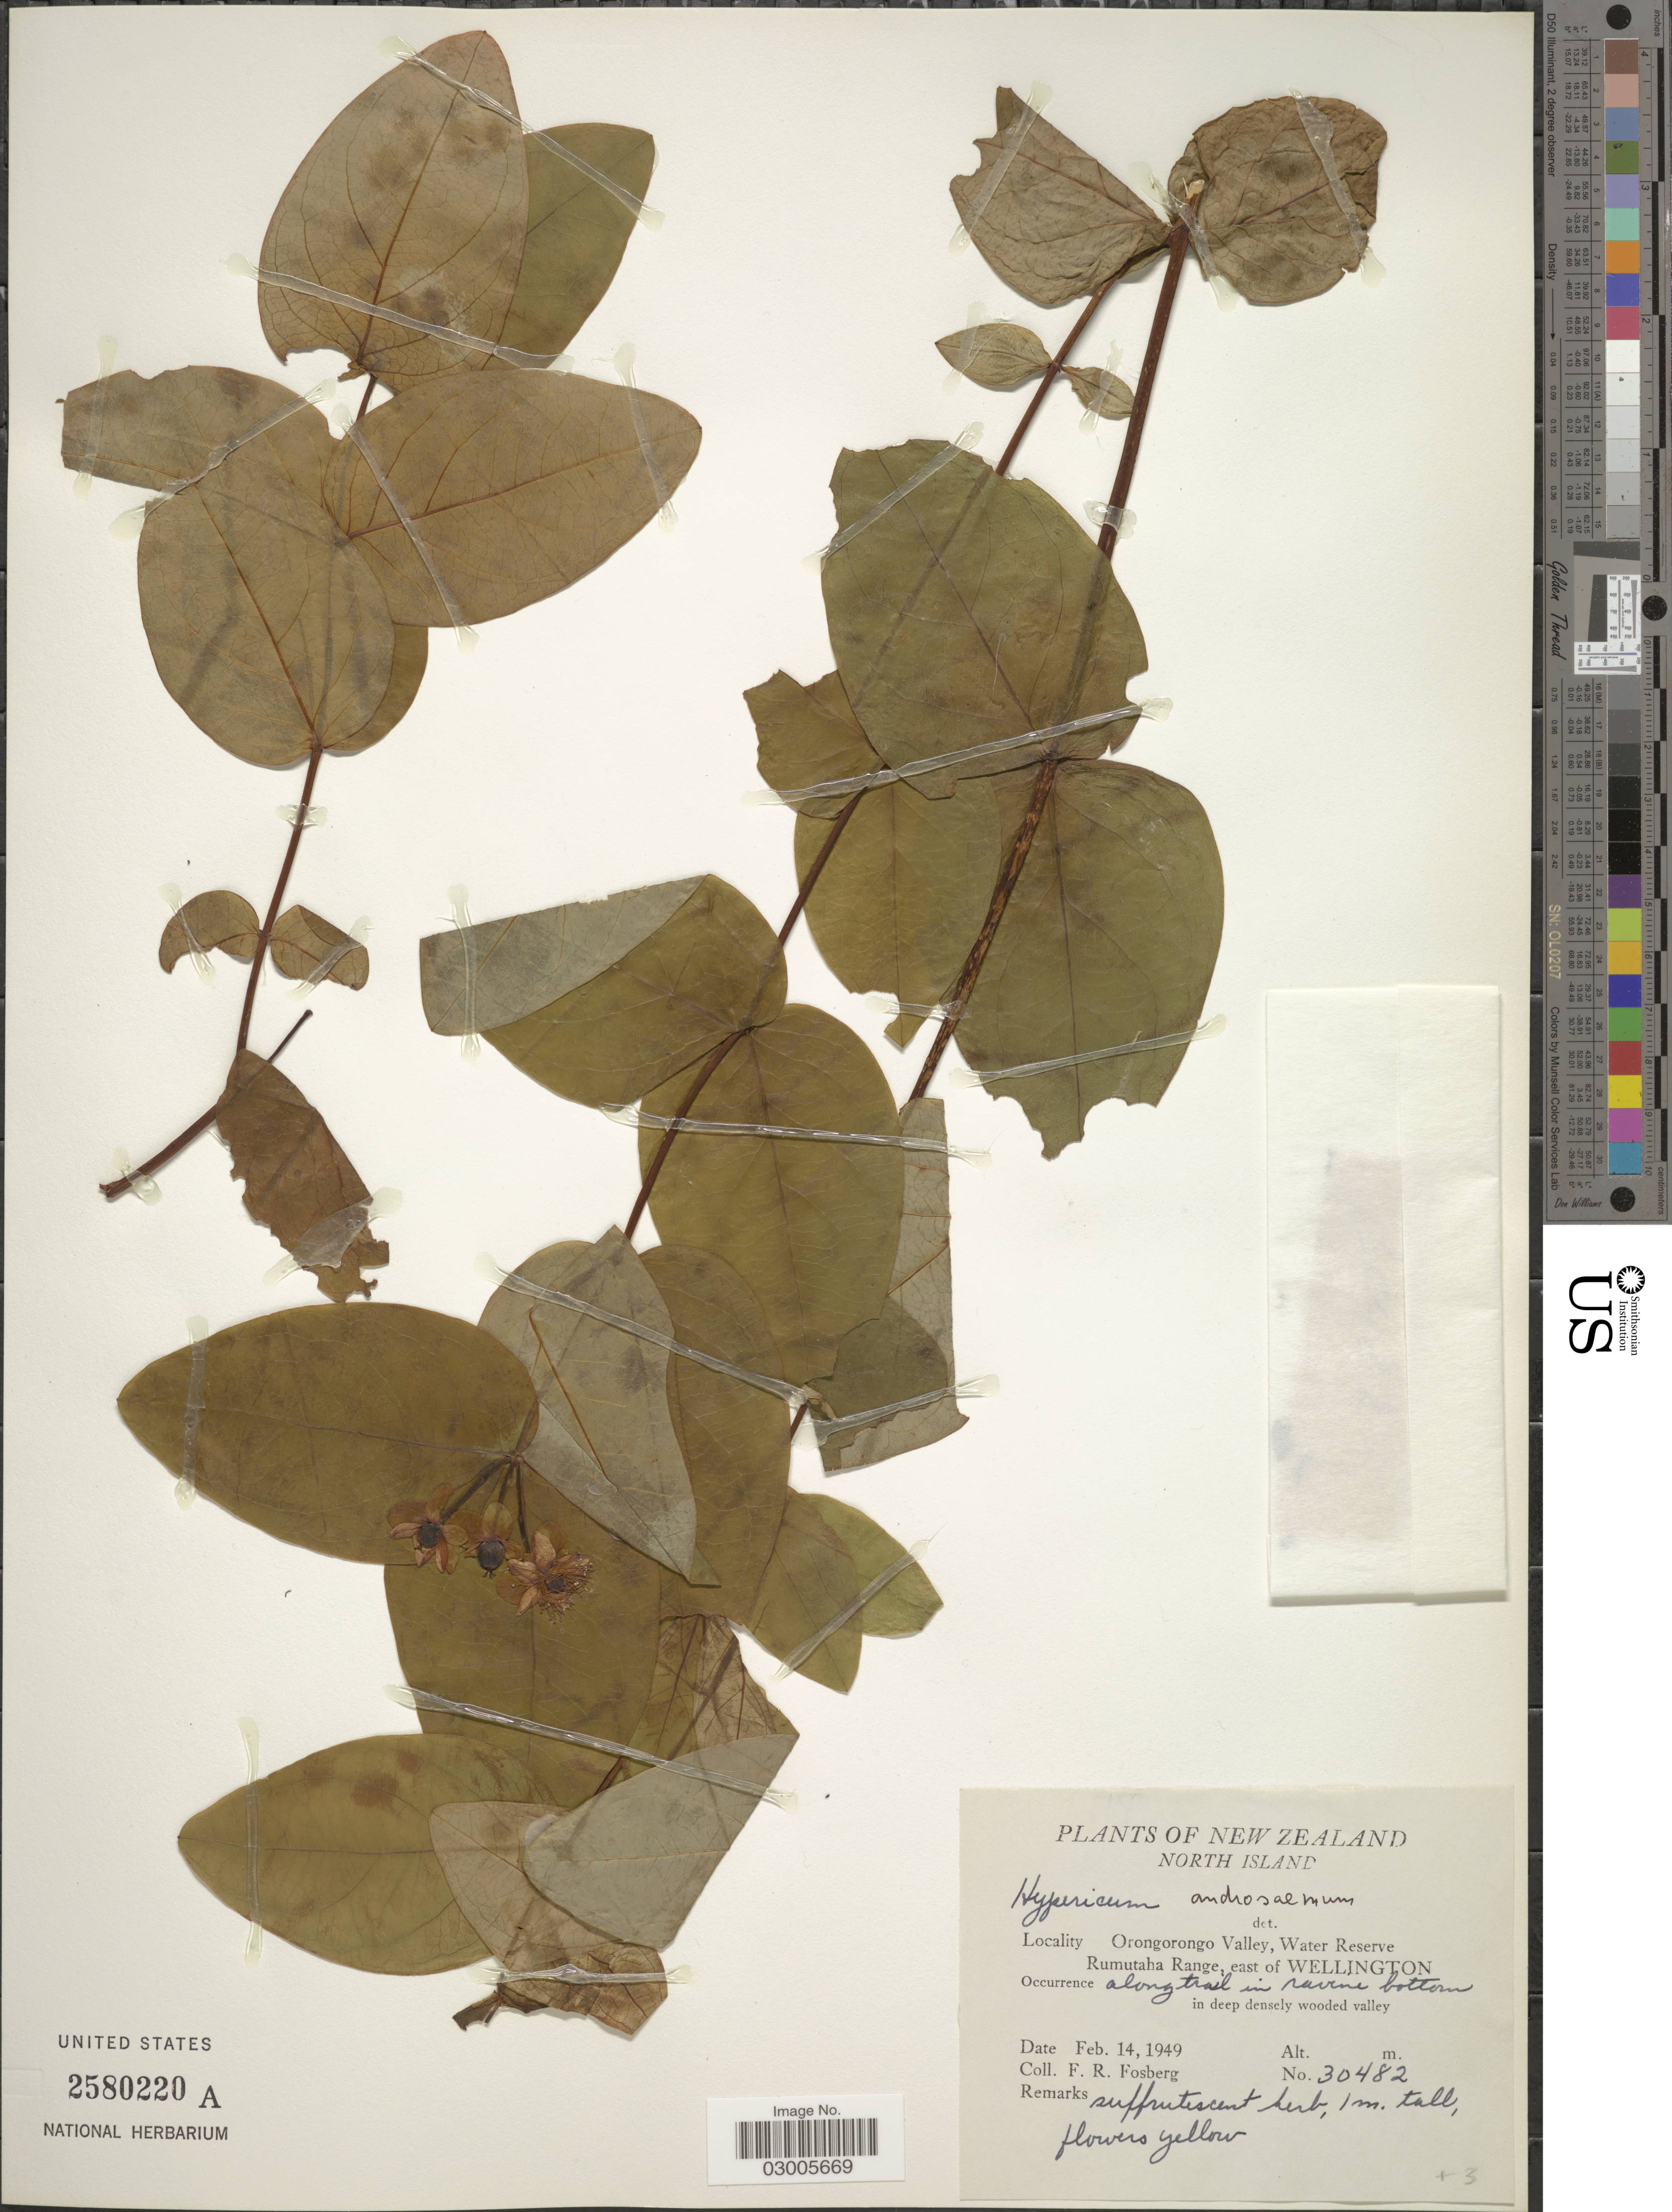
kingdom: Plantae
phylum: Tracheophyta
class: Magnoliopsida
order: Malpighiales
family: Hypericaceae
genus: Hypericum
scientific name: Hypericum androsaemum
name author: L.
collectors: F. R. Fosberg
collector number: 30482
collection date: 1949-02-14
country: New Zealand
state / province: Wellington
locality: North Island, Orongorongo Valley, Water Reserve Rumutaha Range, east of Wellington.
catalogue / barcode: US 2580220A